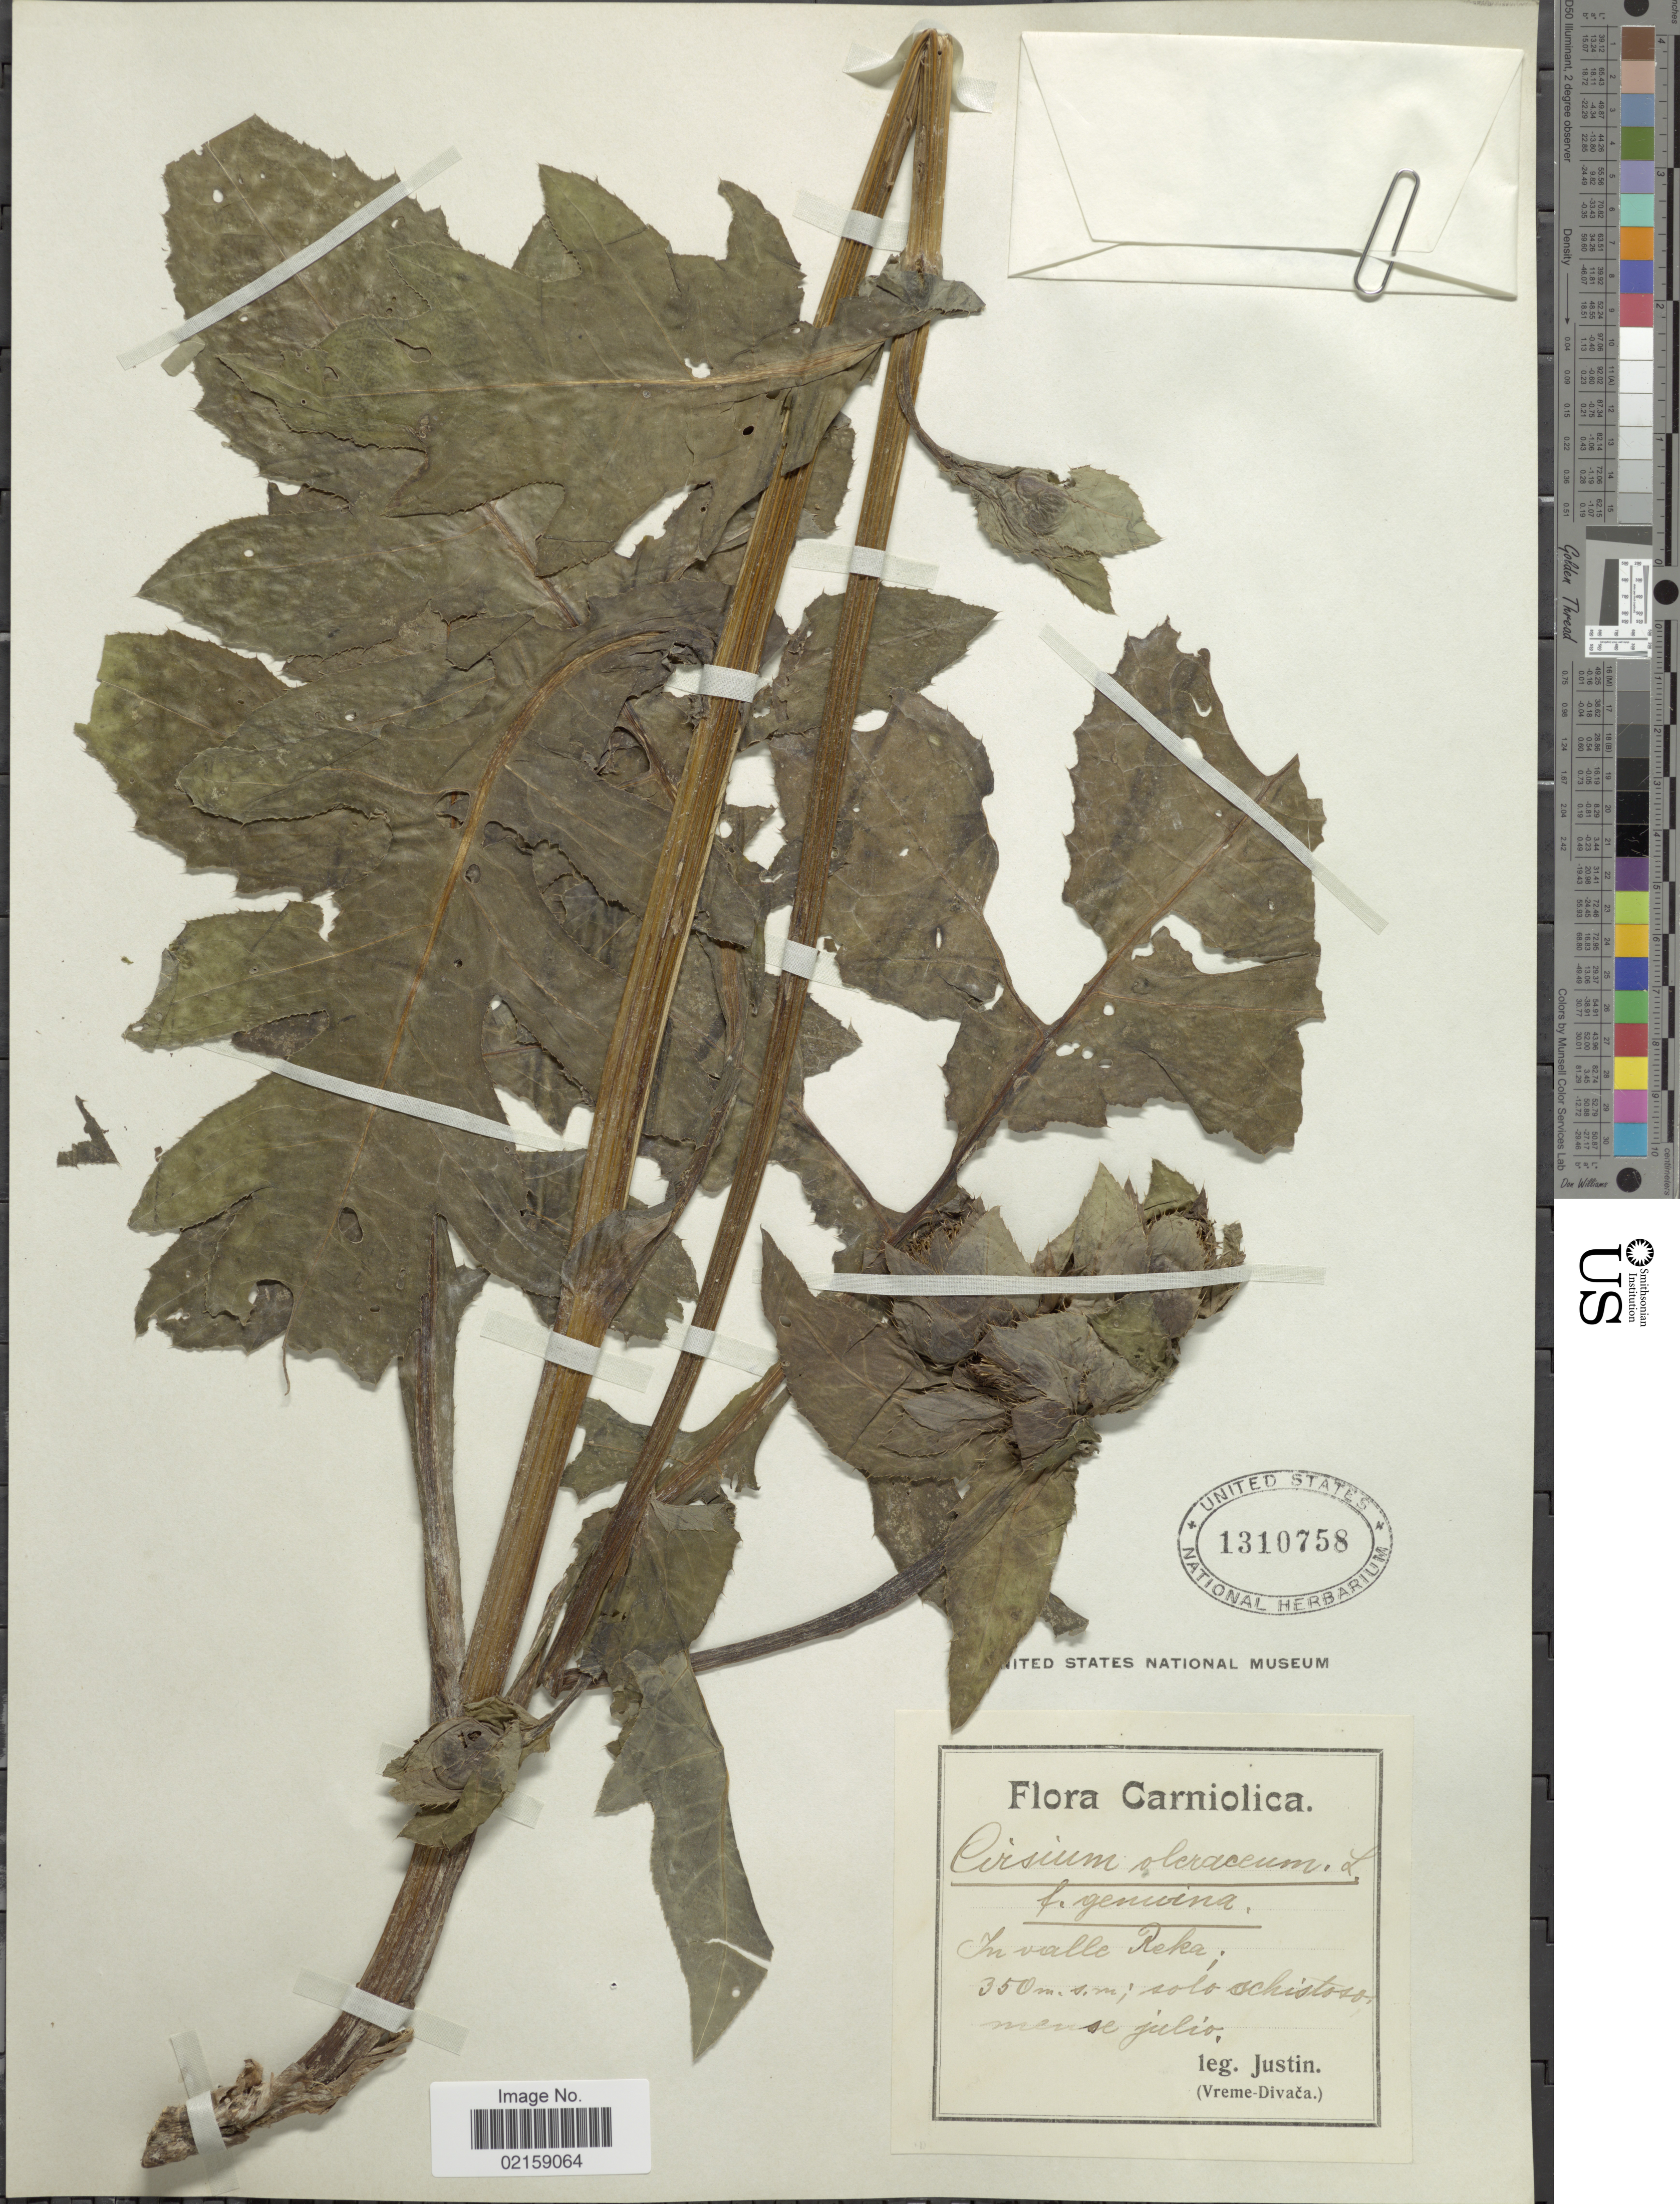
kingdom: Plantae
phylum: Tracheophyta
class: Magnoliopsida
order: Asterales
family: Asteraceae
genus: Cirsium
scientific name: Cirsium oleraceum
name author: (L.) Scop.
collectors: Justin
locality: valle Reka. [interpreted]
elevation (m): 350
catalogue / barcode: US 1310758